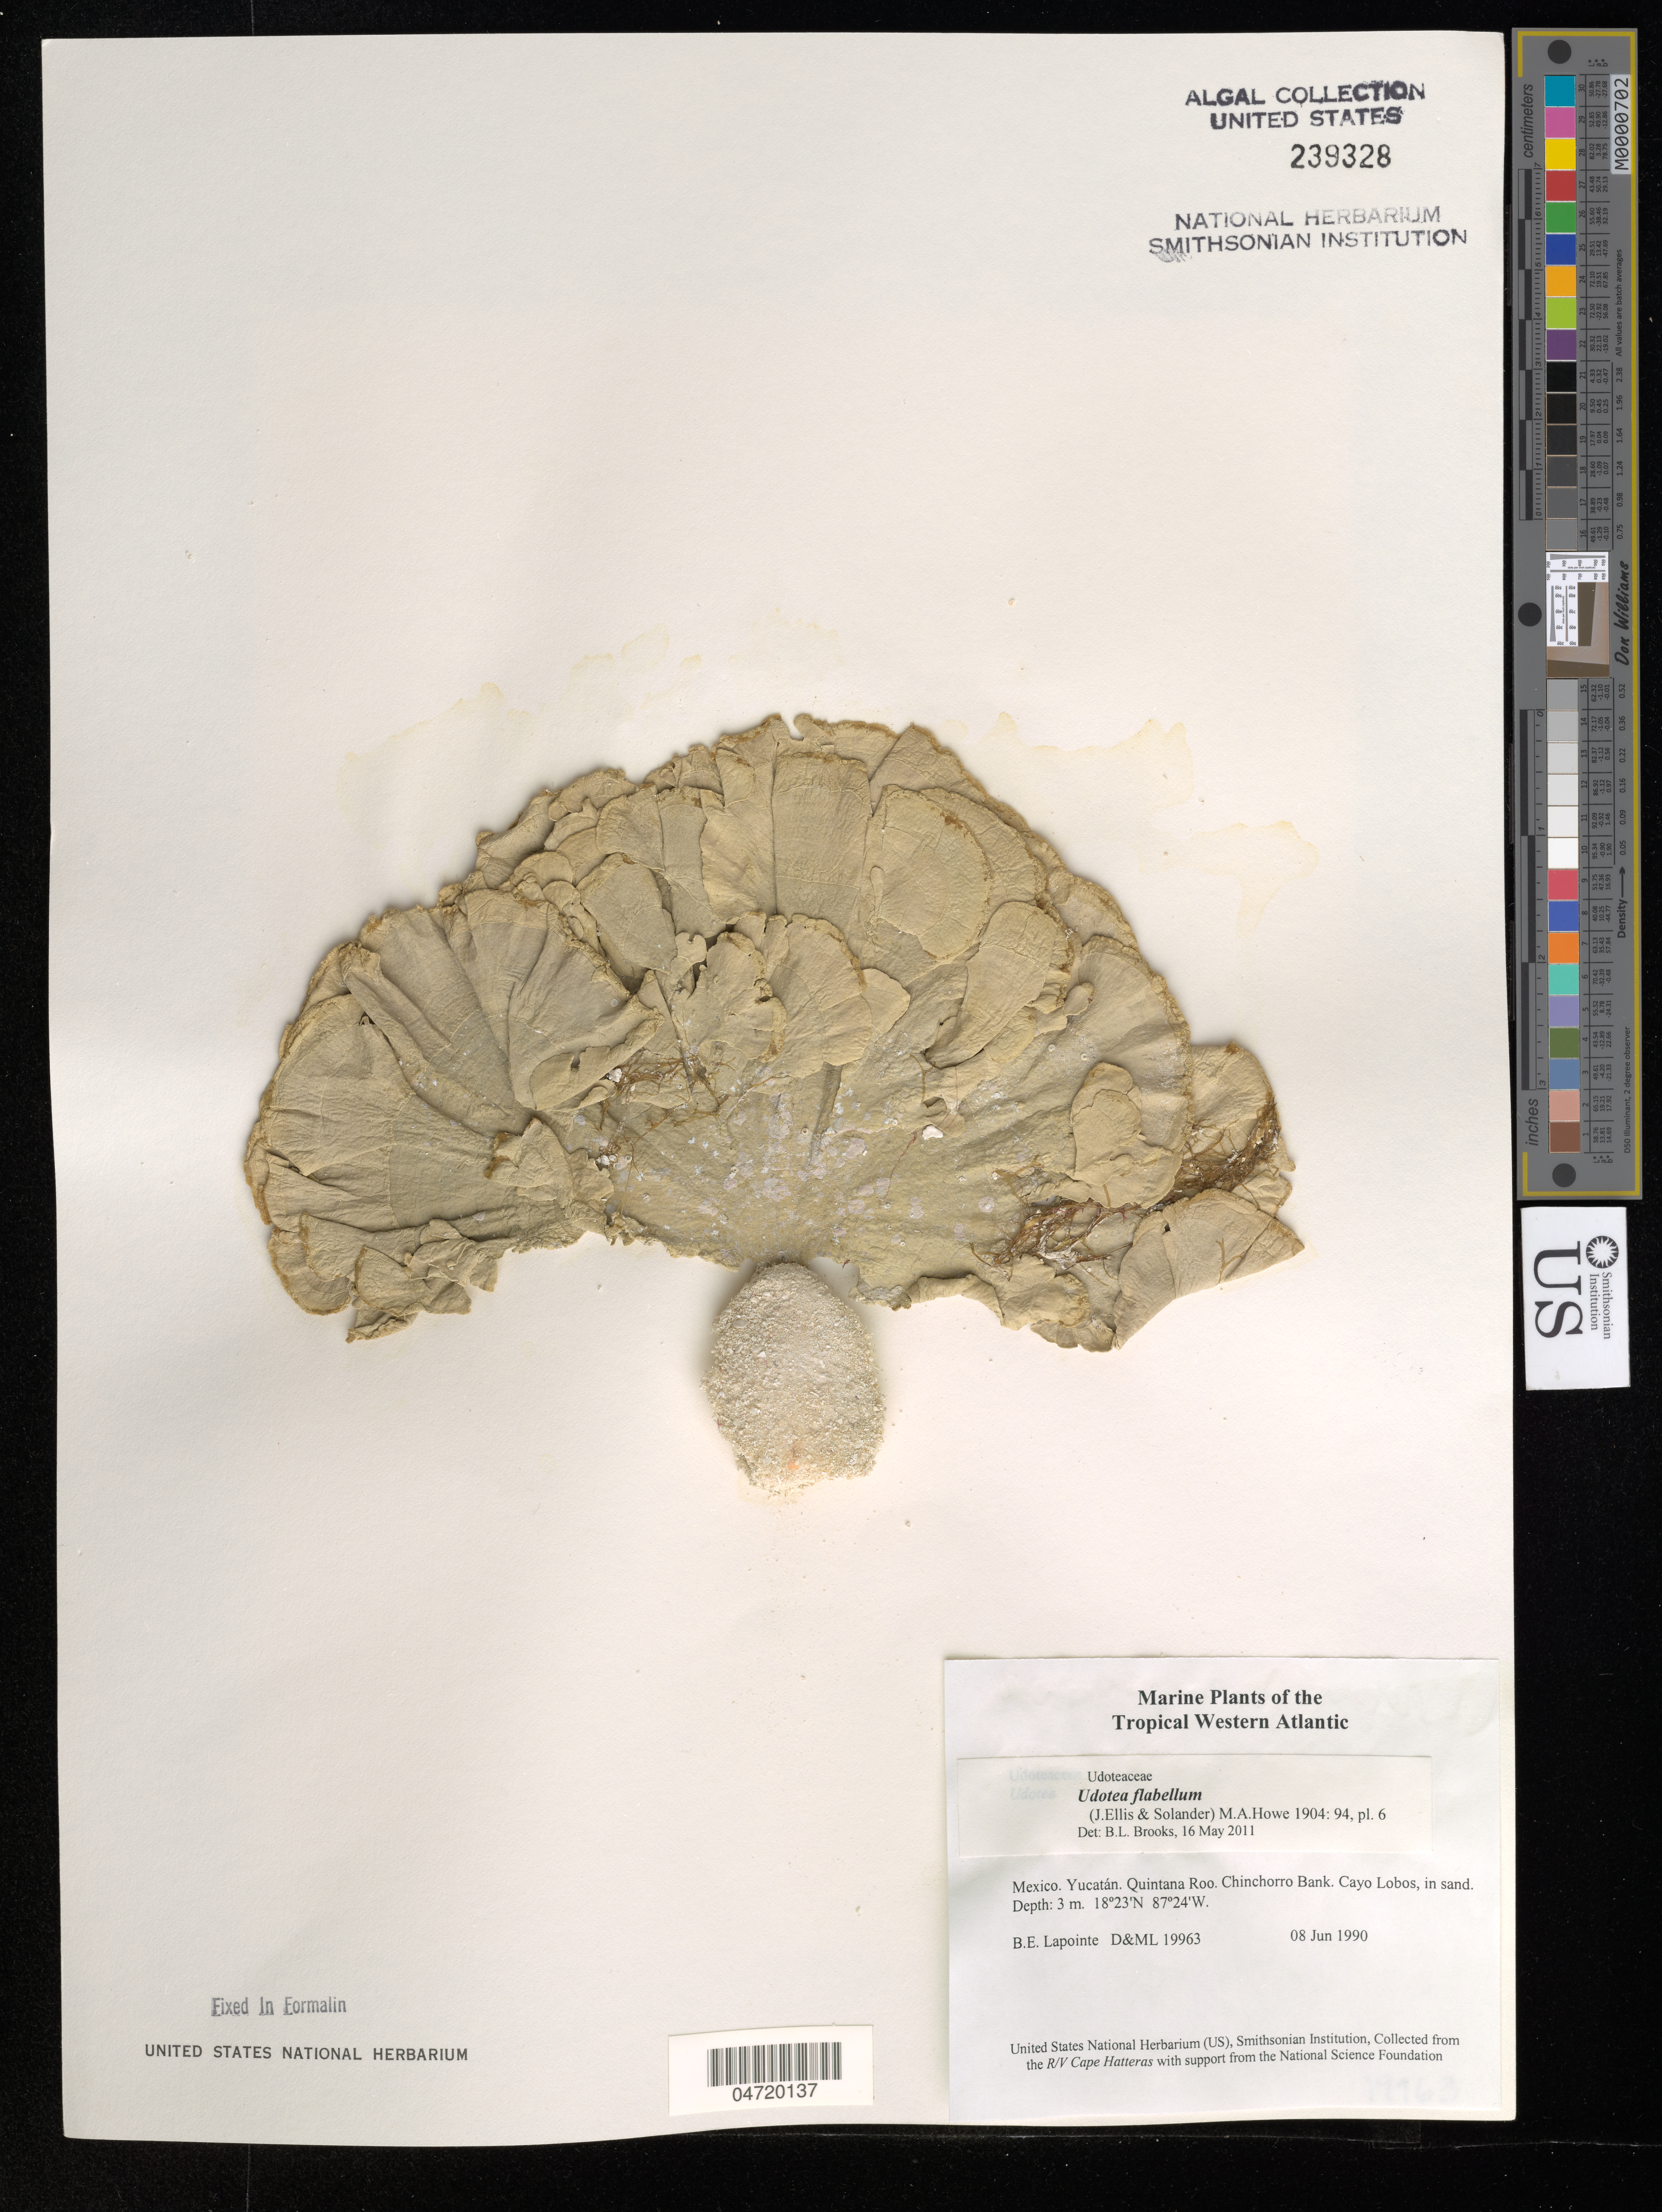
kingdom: Plantae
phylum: Chlorophyta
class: Ulvophyceae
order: Bryopsidales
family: Udoteaceae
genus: Udotea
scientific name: Udotea flabellum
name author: (J. Ellis & Sol.) M. Howe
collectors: B. Lapointe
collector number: D&ML19963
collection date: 1990-06-08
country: Mexico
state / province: Yucatán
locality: The Tropical Western Atlantic. Quintana Roo. Chinchorro Bank. Cayo Lobos, in sand.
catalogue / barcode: US 239328